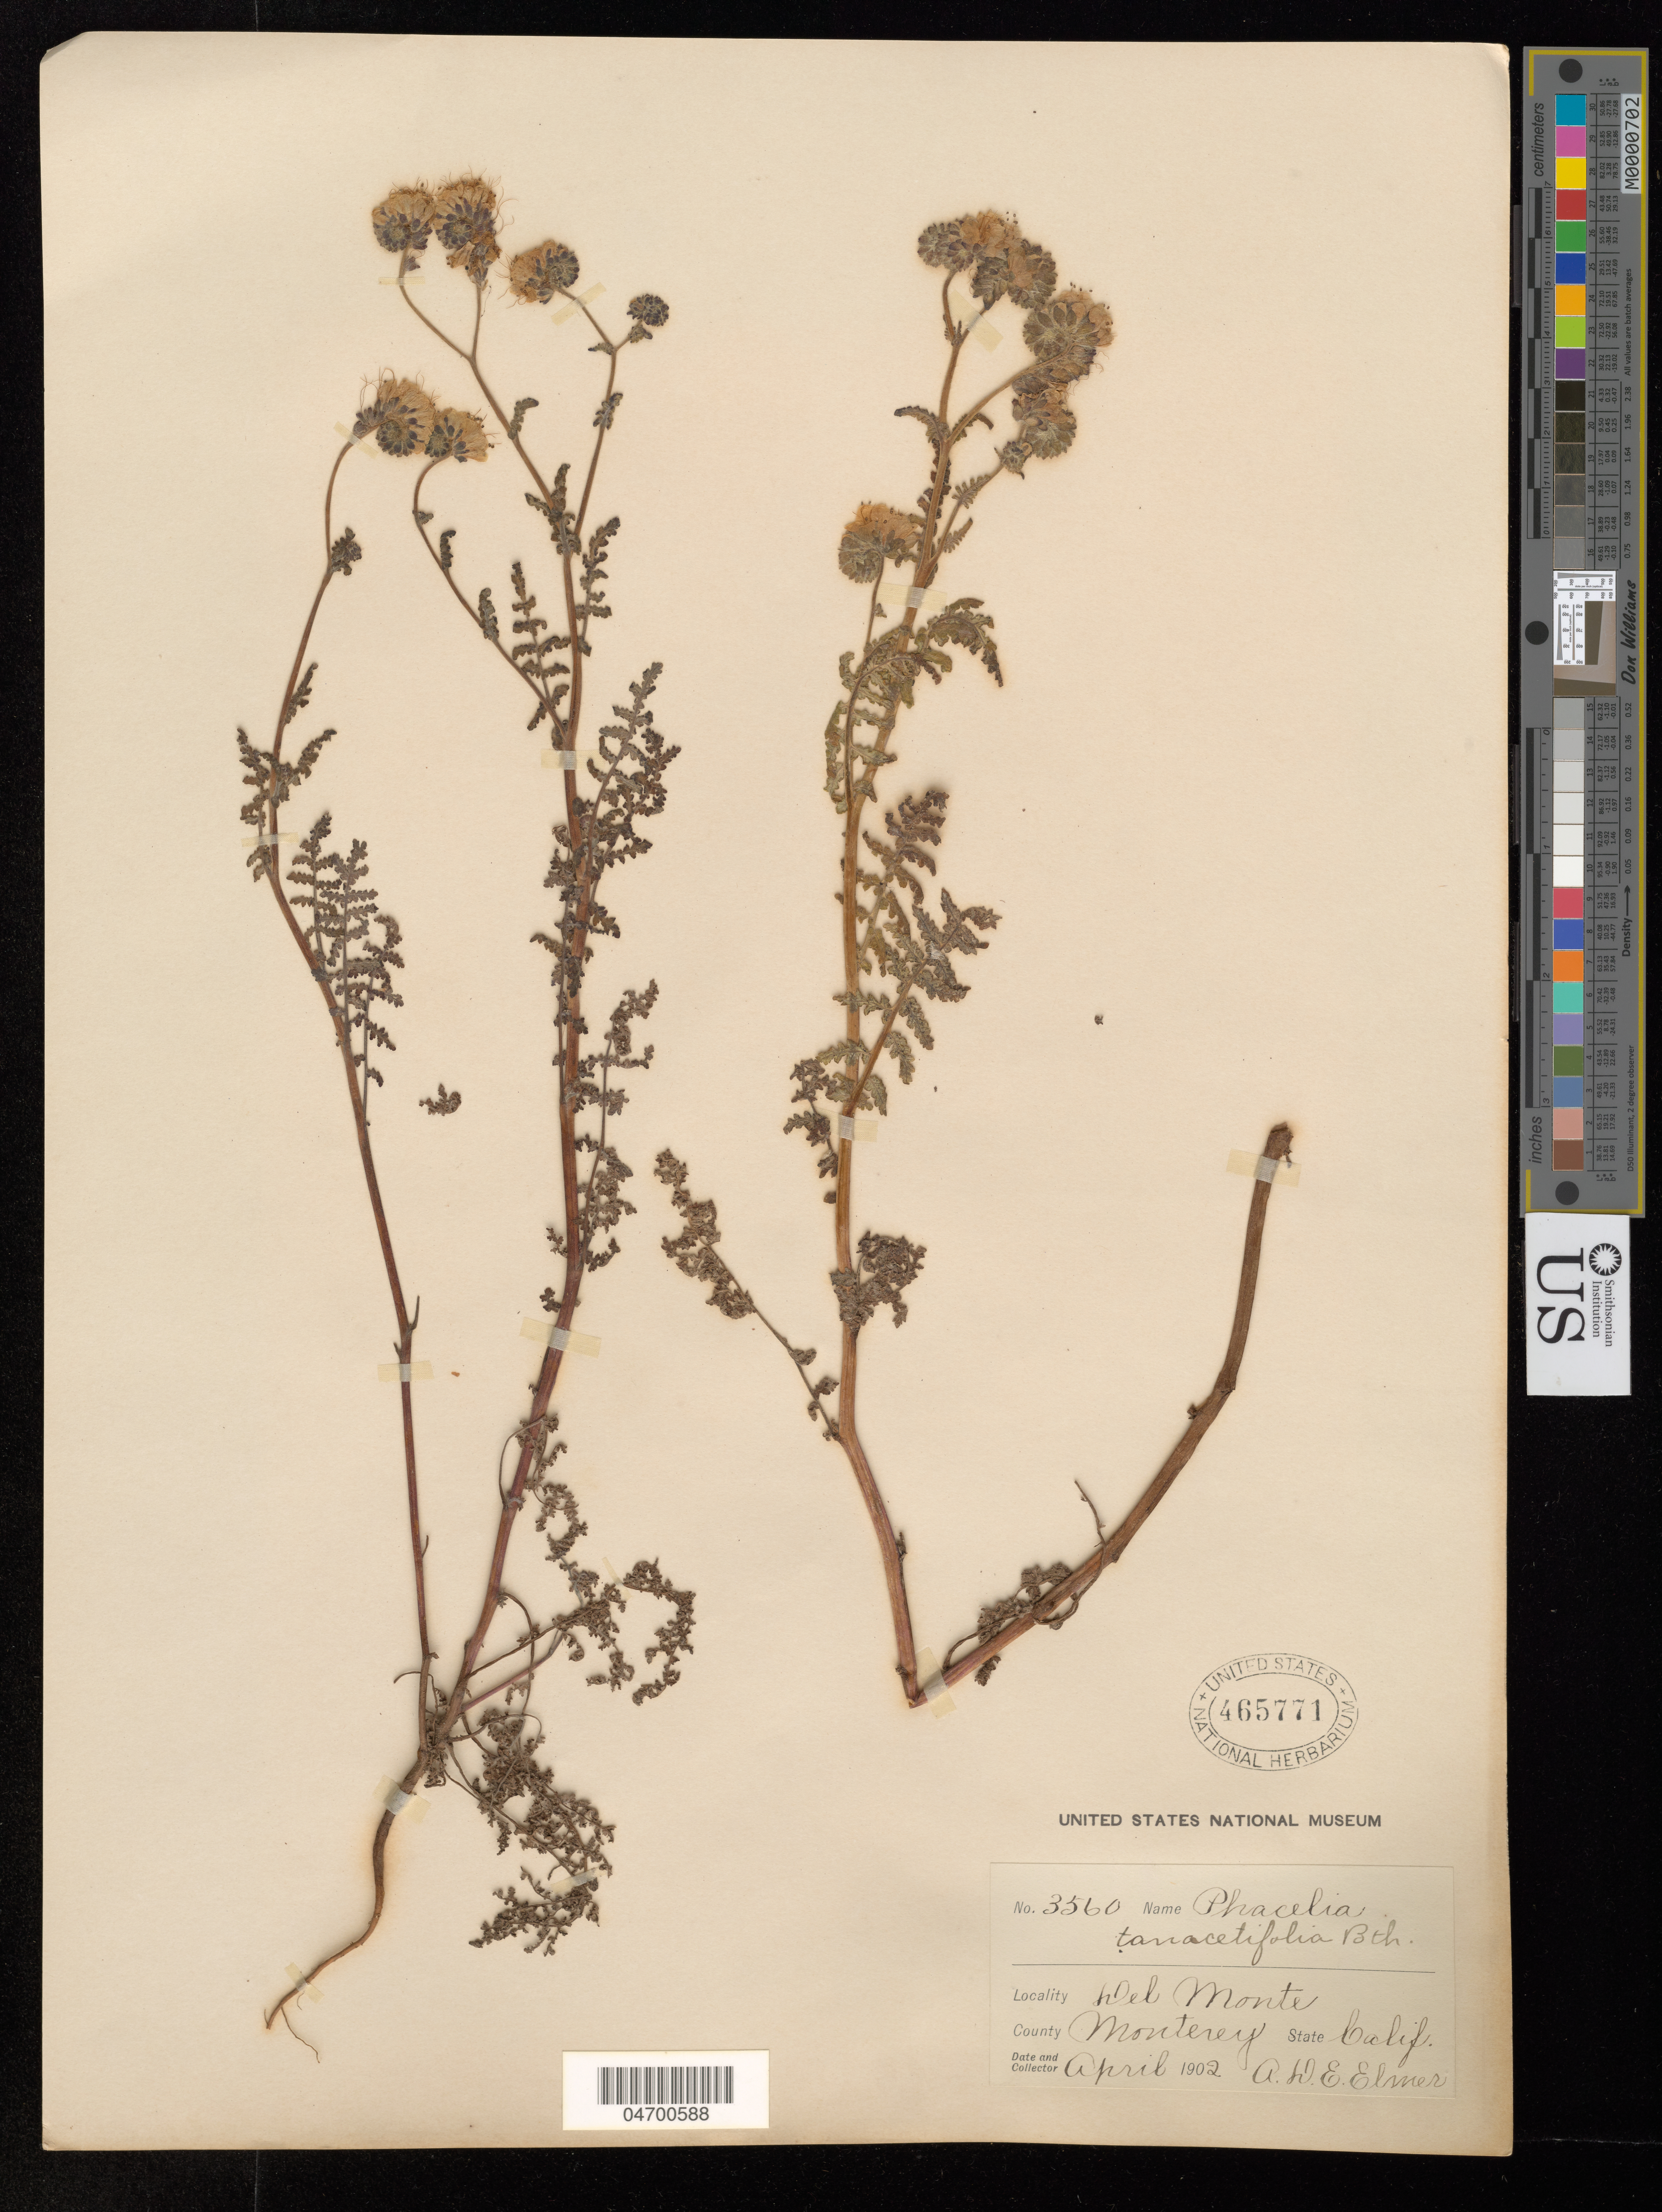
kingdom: Plantae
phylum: Tracheophyta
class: Magnoliopsida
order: Boraginales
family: Hydrophyllaceae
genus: Phacelia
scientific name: Phacelia tanacetifolia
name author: Benth.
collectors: A. D. E. Elmer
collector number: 3560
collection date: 1902-04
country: United States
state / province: California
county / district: Monterey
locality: Del Monte. County Monterey.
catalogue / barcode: US 465771